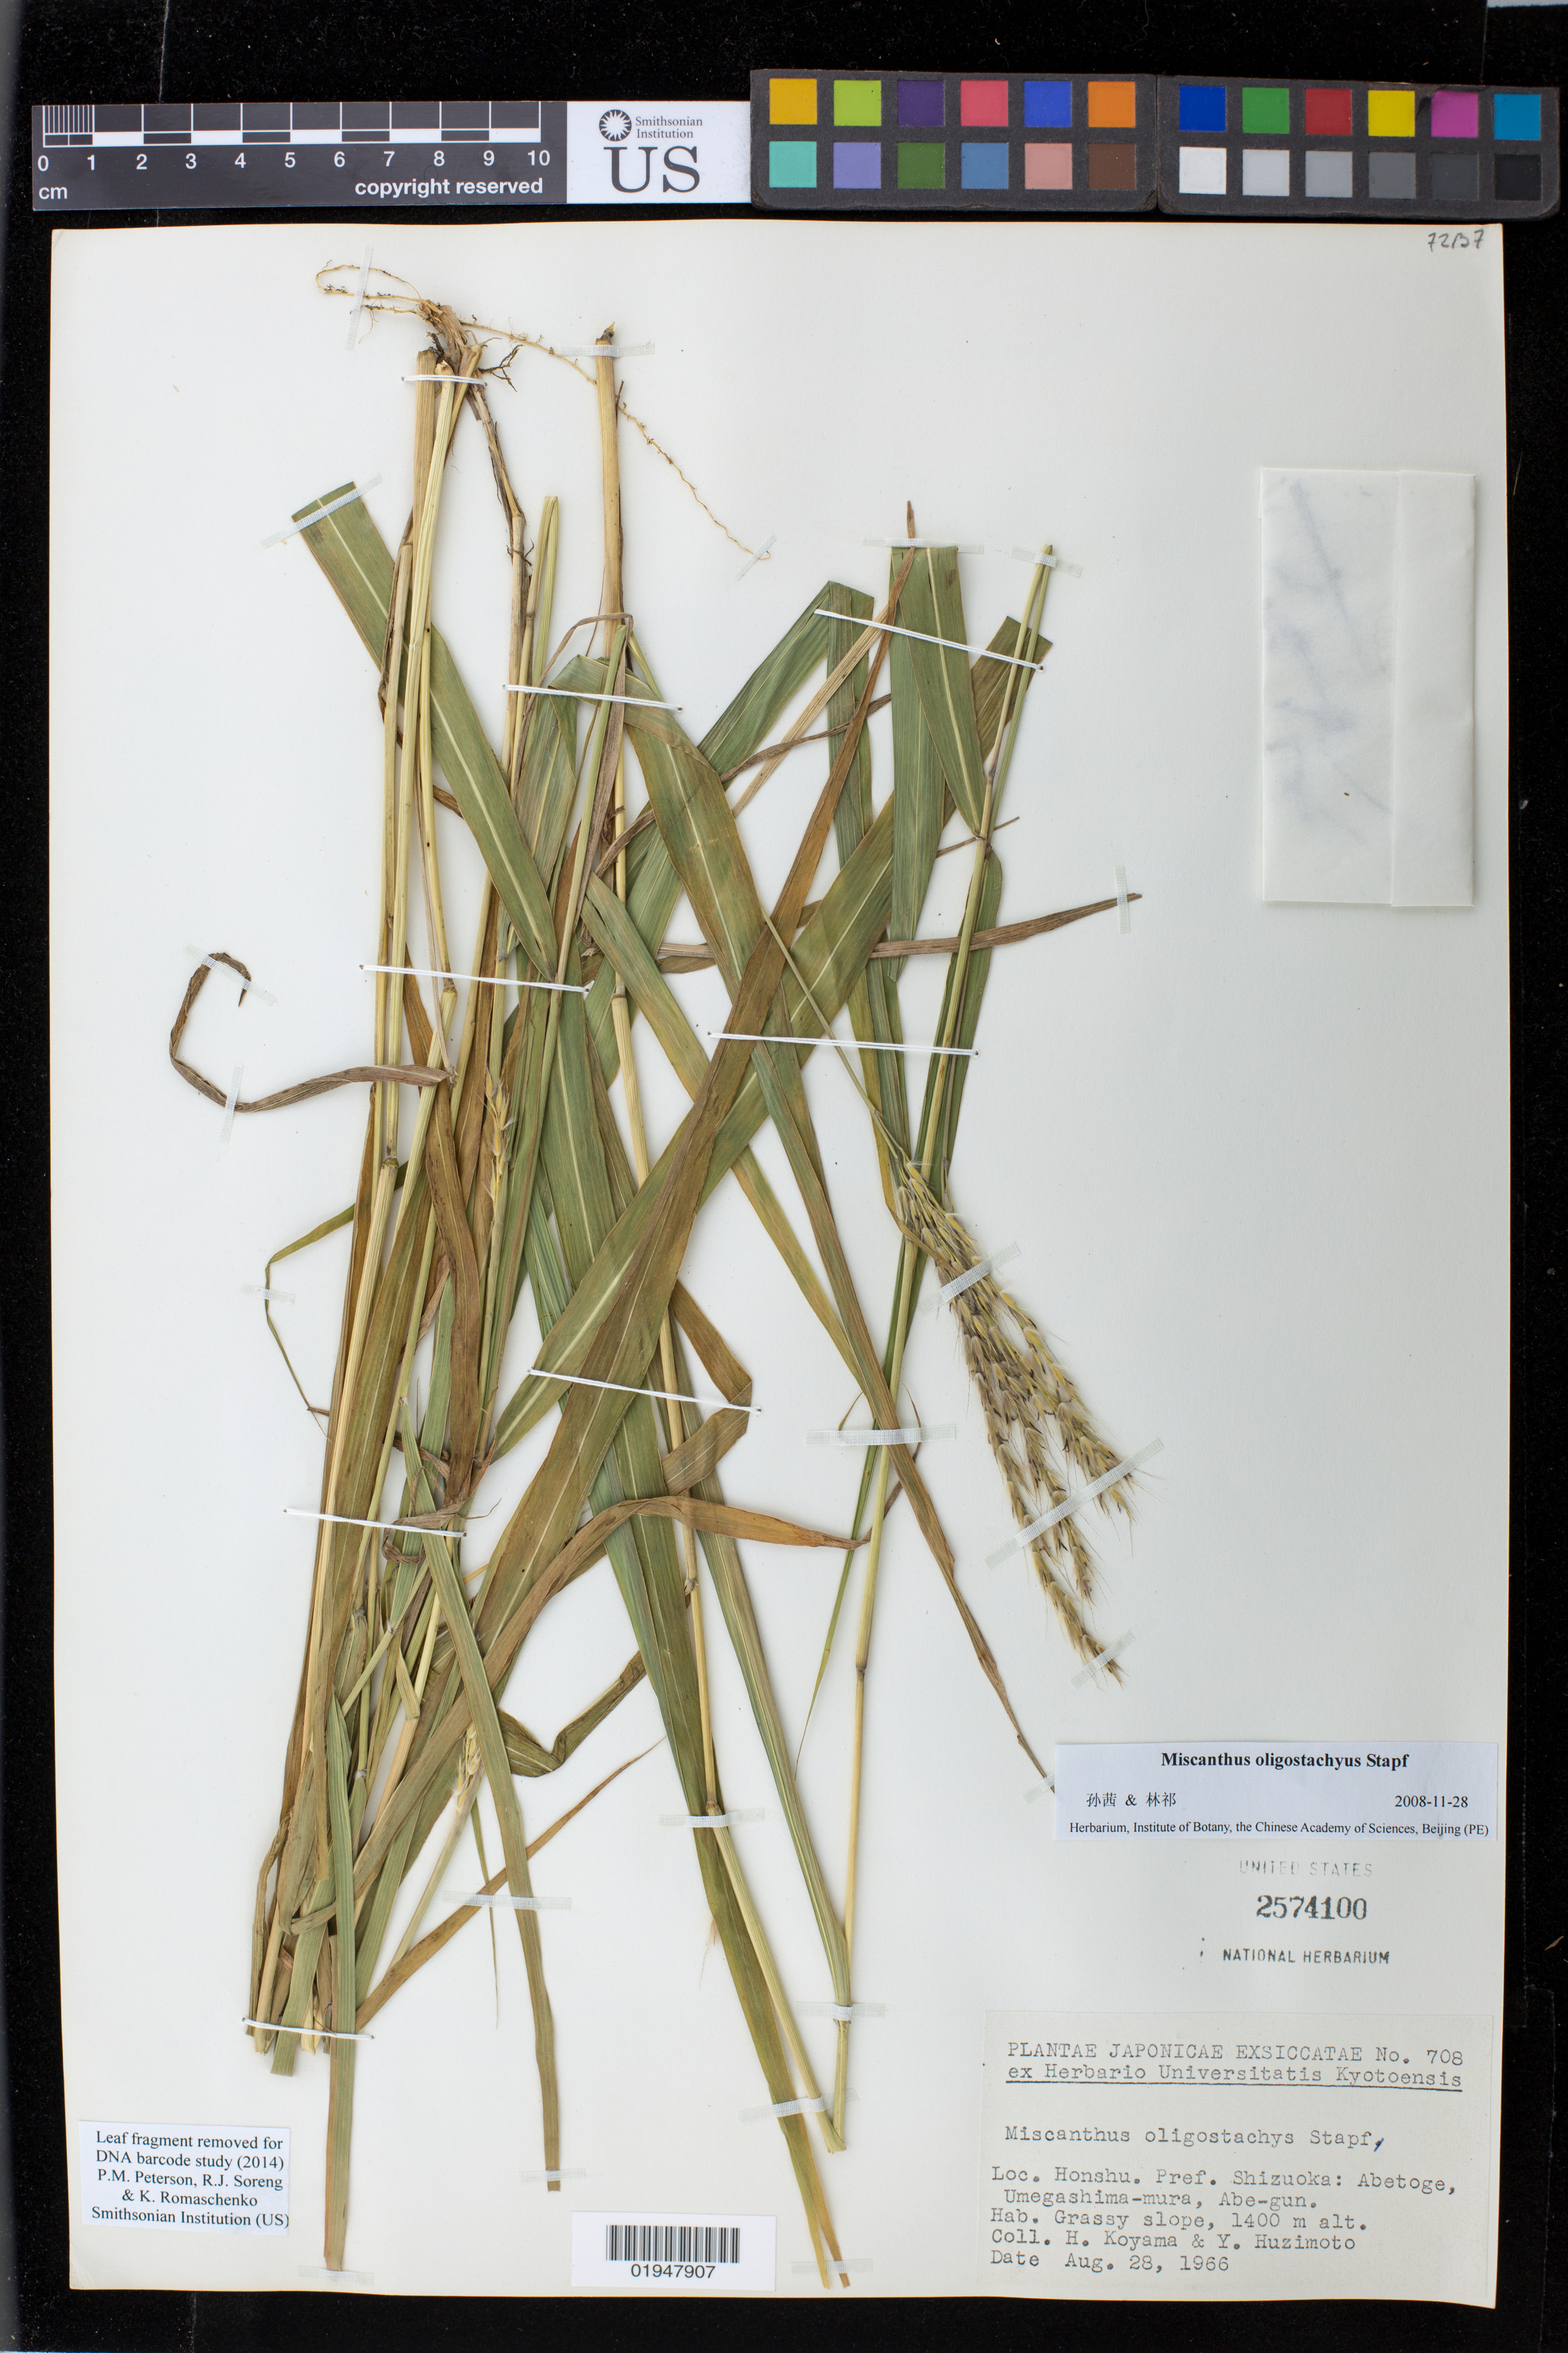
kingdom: Plantae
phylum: Tracheophyta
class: Liliopsida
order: Poales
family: Poaceae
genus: Miscanthus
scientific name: Miscanthus oligostachyus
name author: Stapf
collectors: H. Koyama & Y. Huzimoto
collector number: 708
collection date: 1966-08-28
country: Japan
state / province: Sizuoka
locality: Honshu Pref. Shizuoka: Abetoge, Umegashima-mura, Abe-gun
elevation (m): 1400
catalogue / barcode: US 2574100